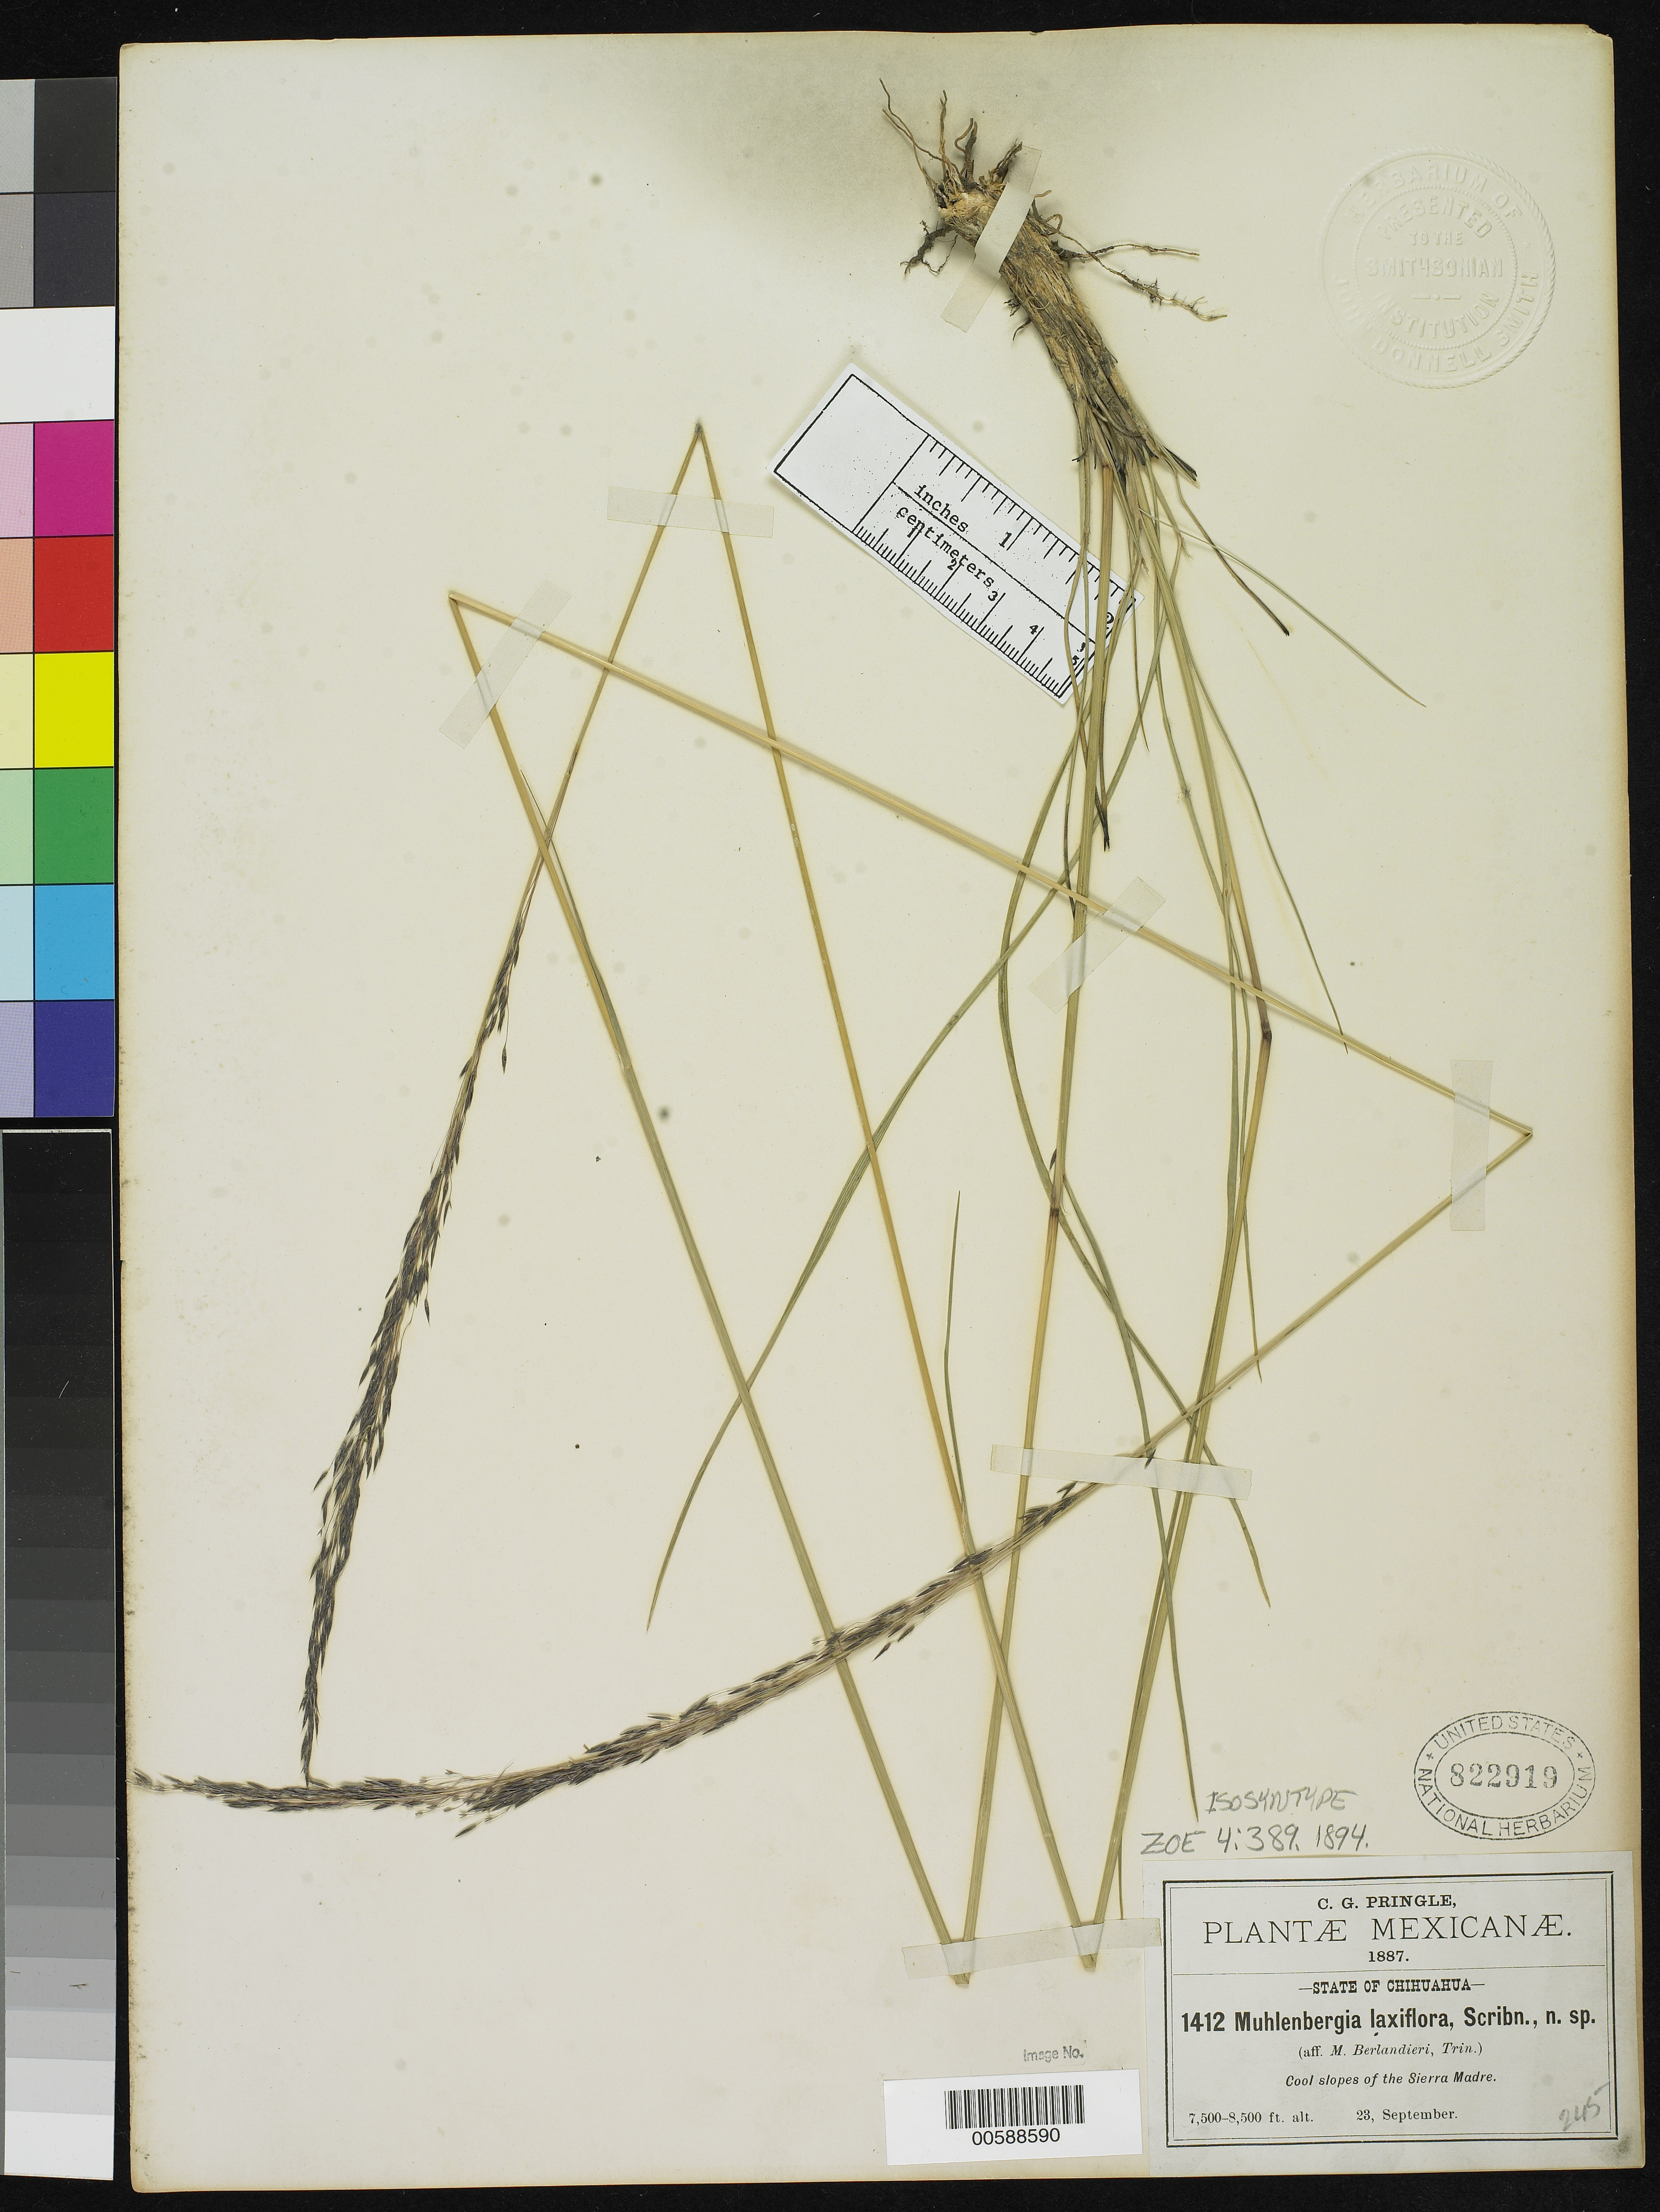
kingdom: Plantae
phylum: Tracheophyta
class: Liliopsida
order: Poales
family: Poaceae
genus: Muhlenbergia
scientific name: Muhlenbergia laxiflora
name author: Scribn.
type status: Isosyntype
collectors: C. G. Pringle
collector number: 1412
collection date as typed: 23 Sep 1887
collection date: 1887-09-23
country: Mexico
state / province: Chihuahua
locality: Cool slopes of Sierra Madre.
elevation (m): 2286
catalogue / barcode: US 822919